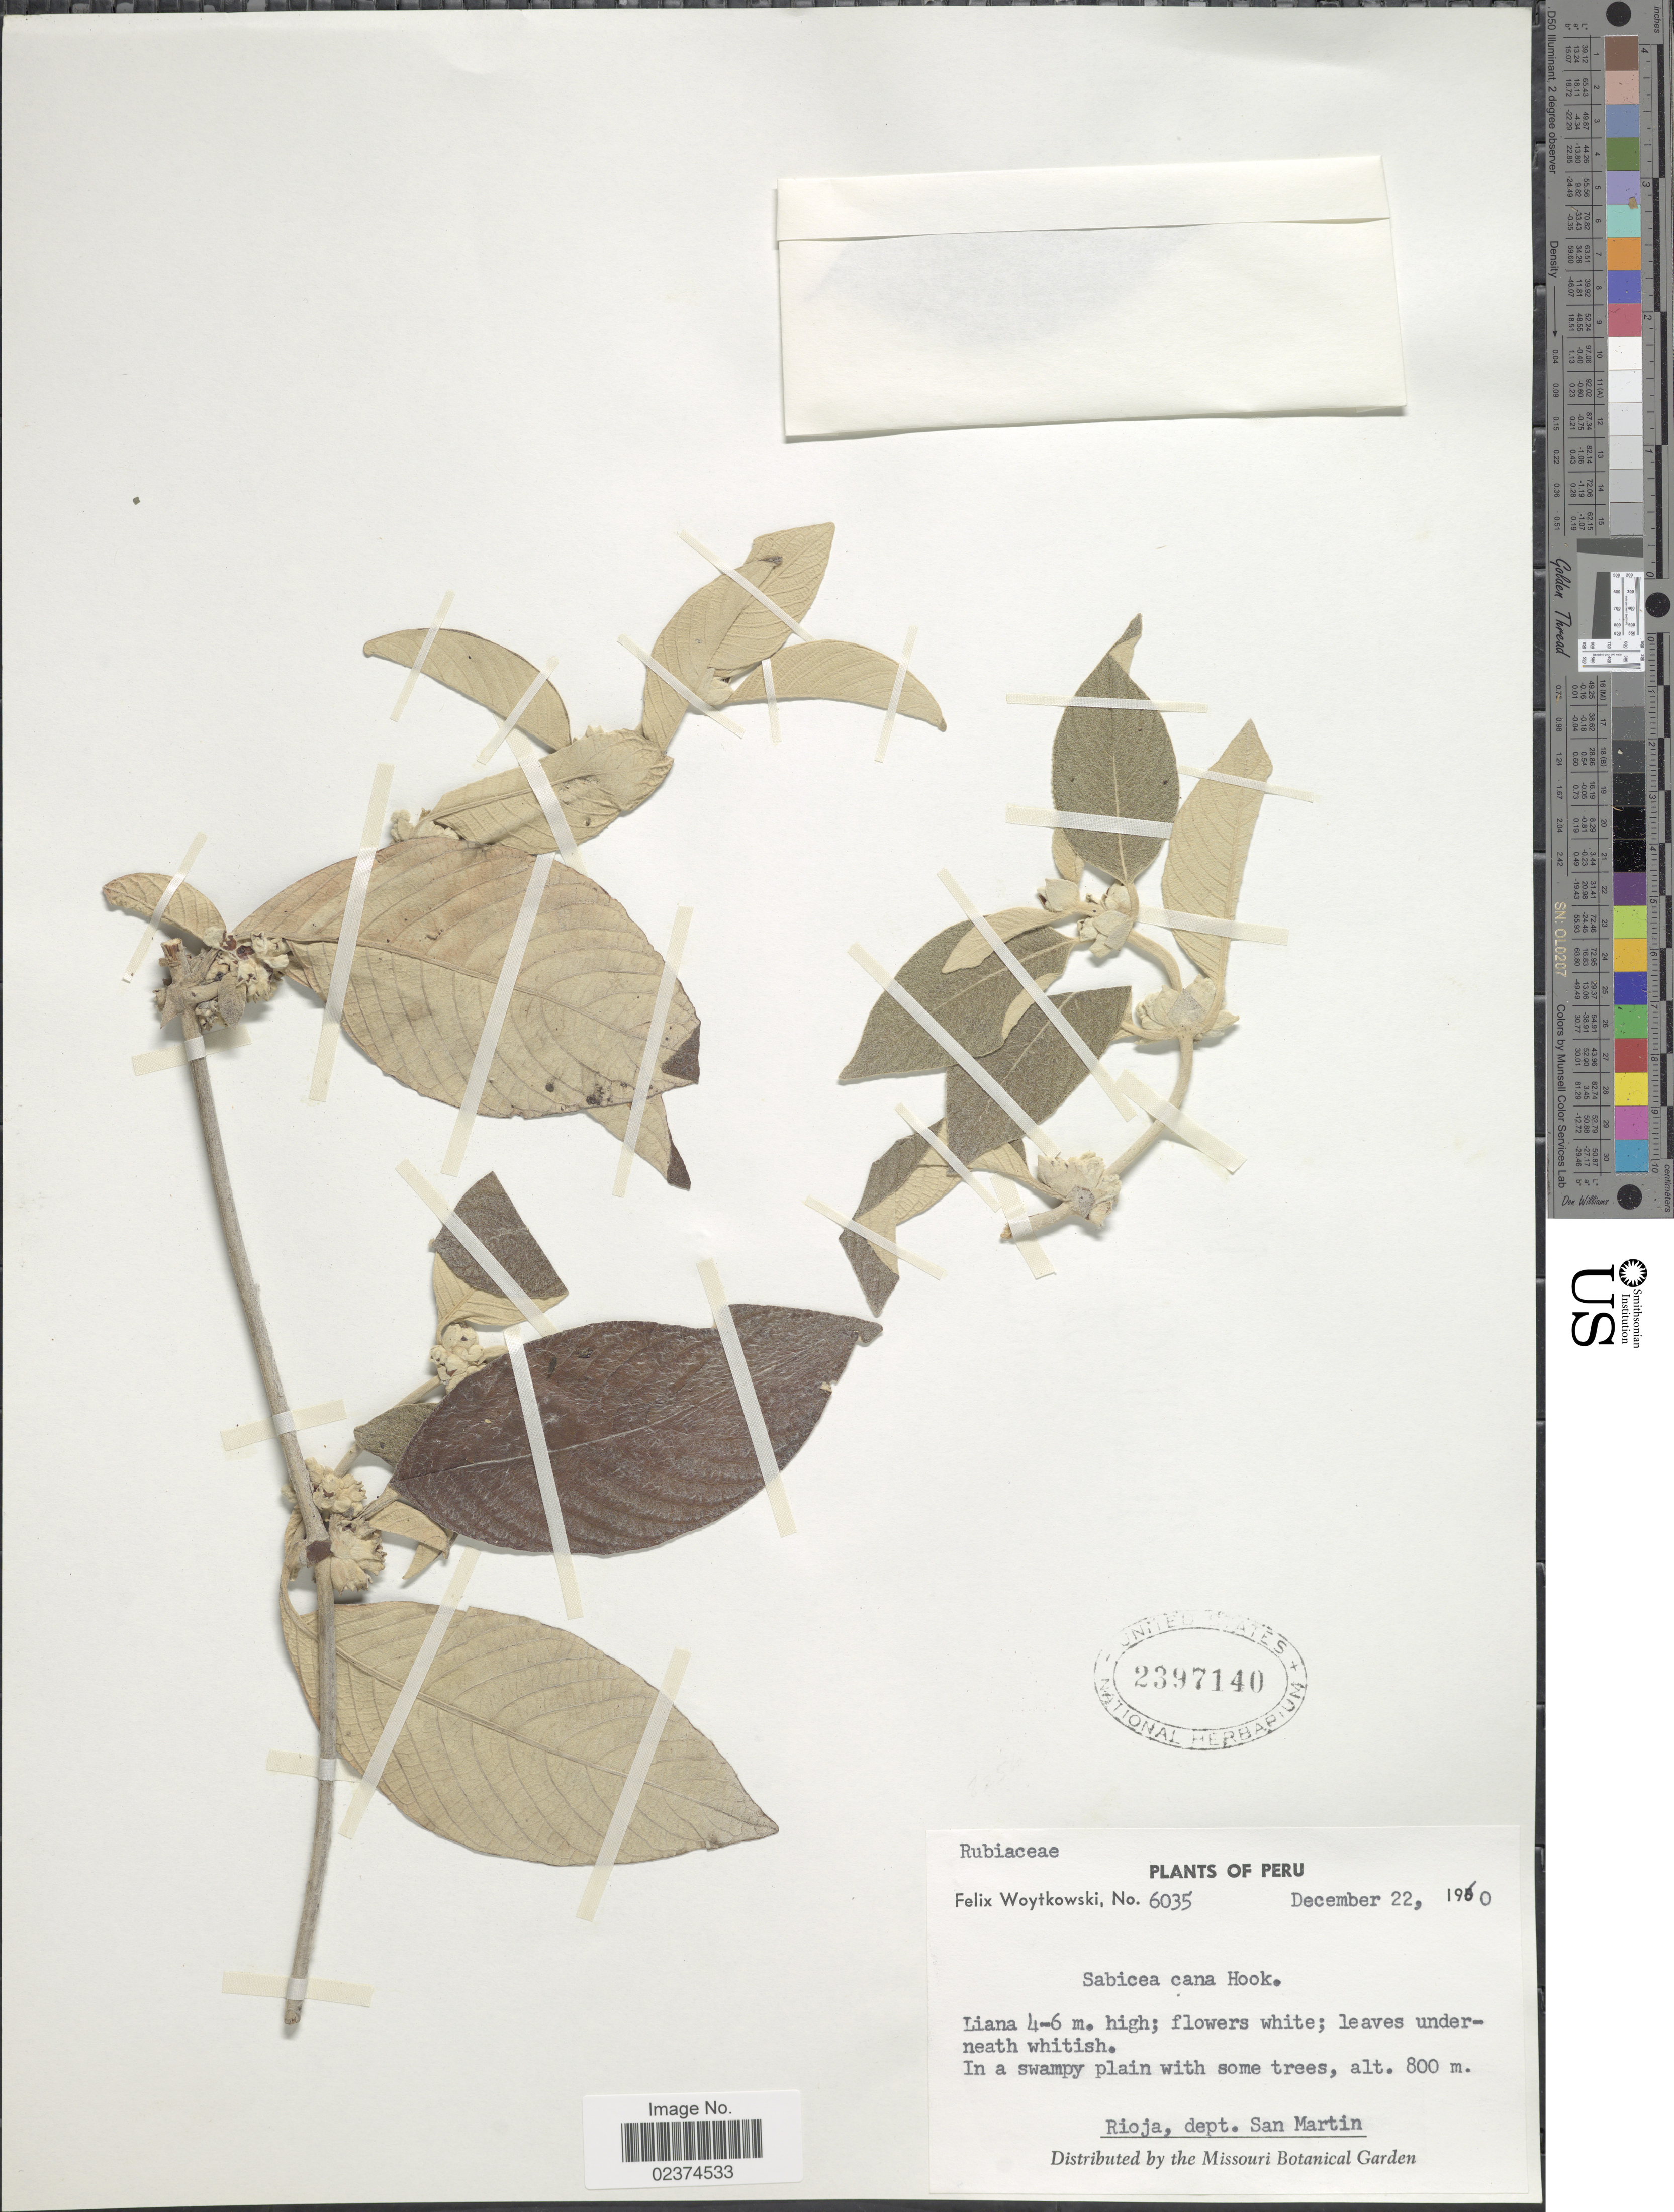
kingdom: Plantae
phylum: Tracheophyta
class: Magnoliopsida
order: Gentianales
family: Rubiaceae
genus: Sabicea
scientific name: Sabicea cana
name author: Hook. f.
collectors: F. Woytkowski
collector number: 6035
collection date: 1960-12-22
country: Peru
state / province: San Martín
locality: In swampy plain with some trees, Rioja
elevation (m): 800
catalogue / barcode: US 2397140